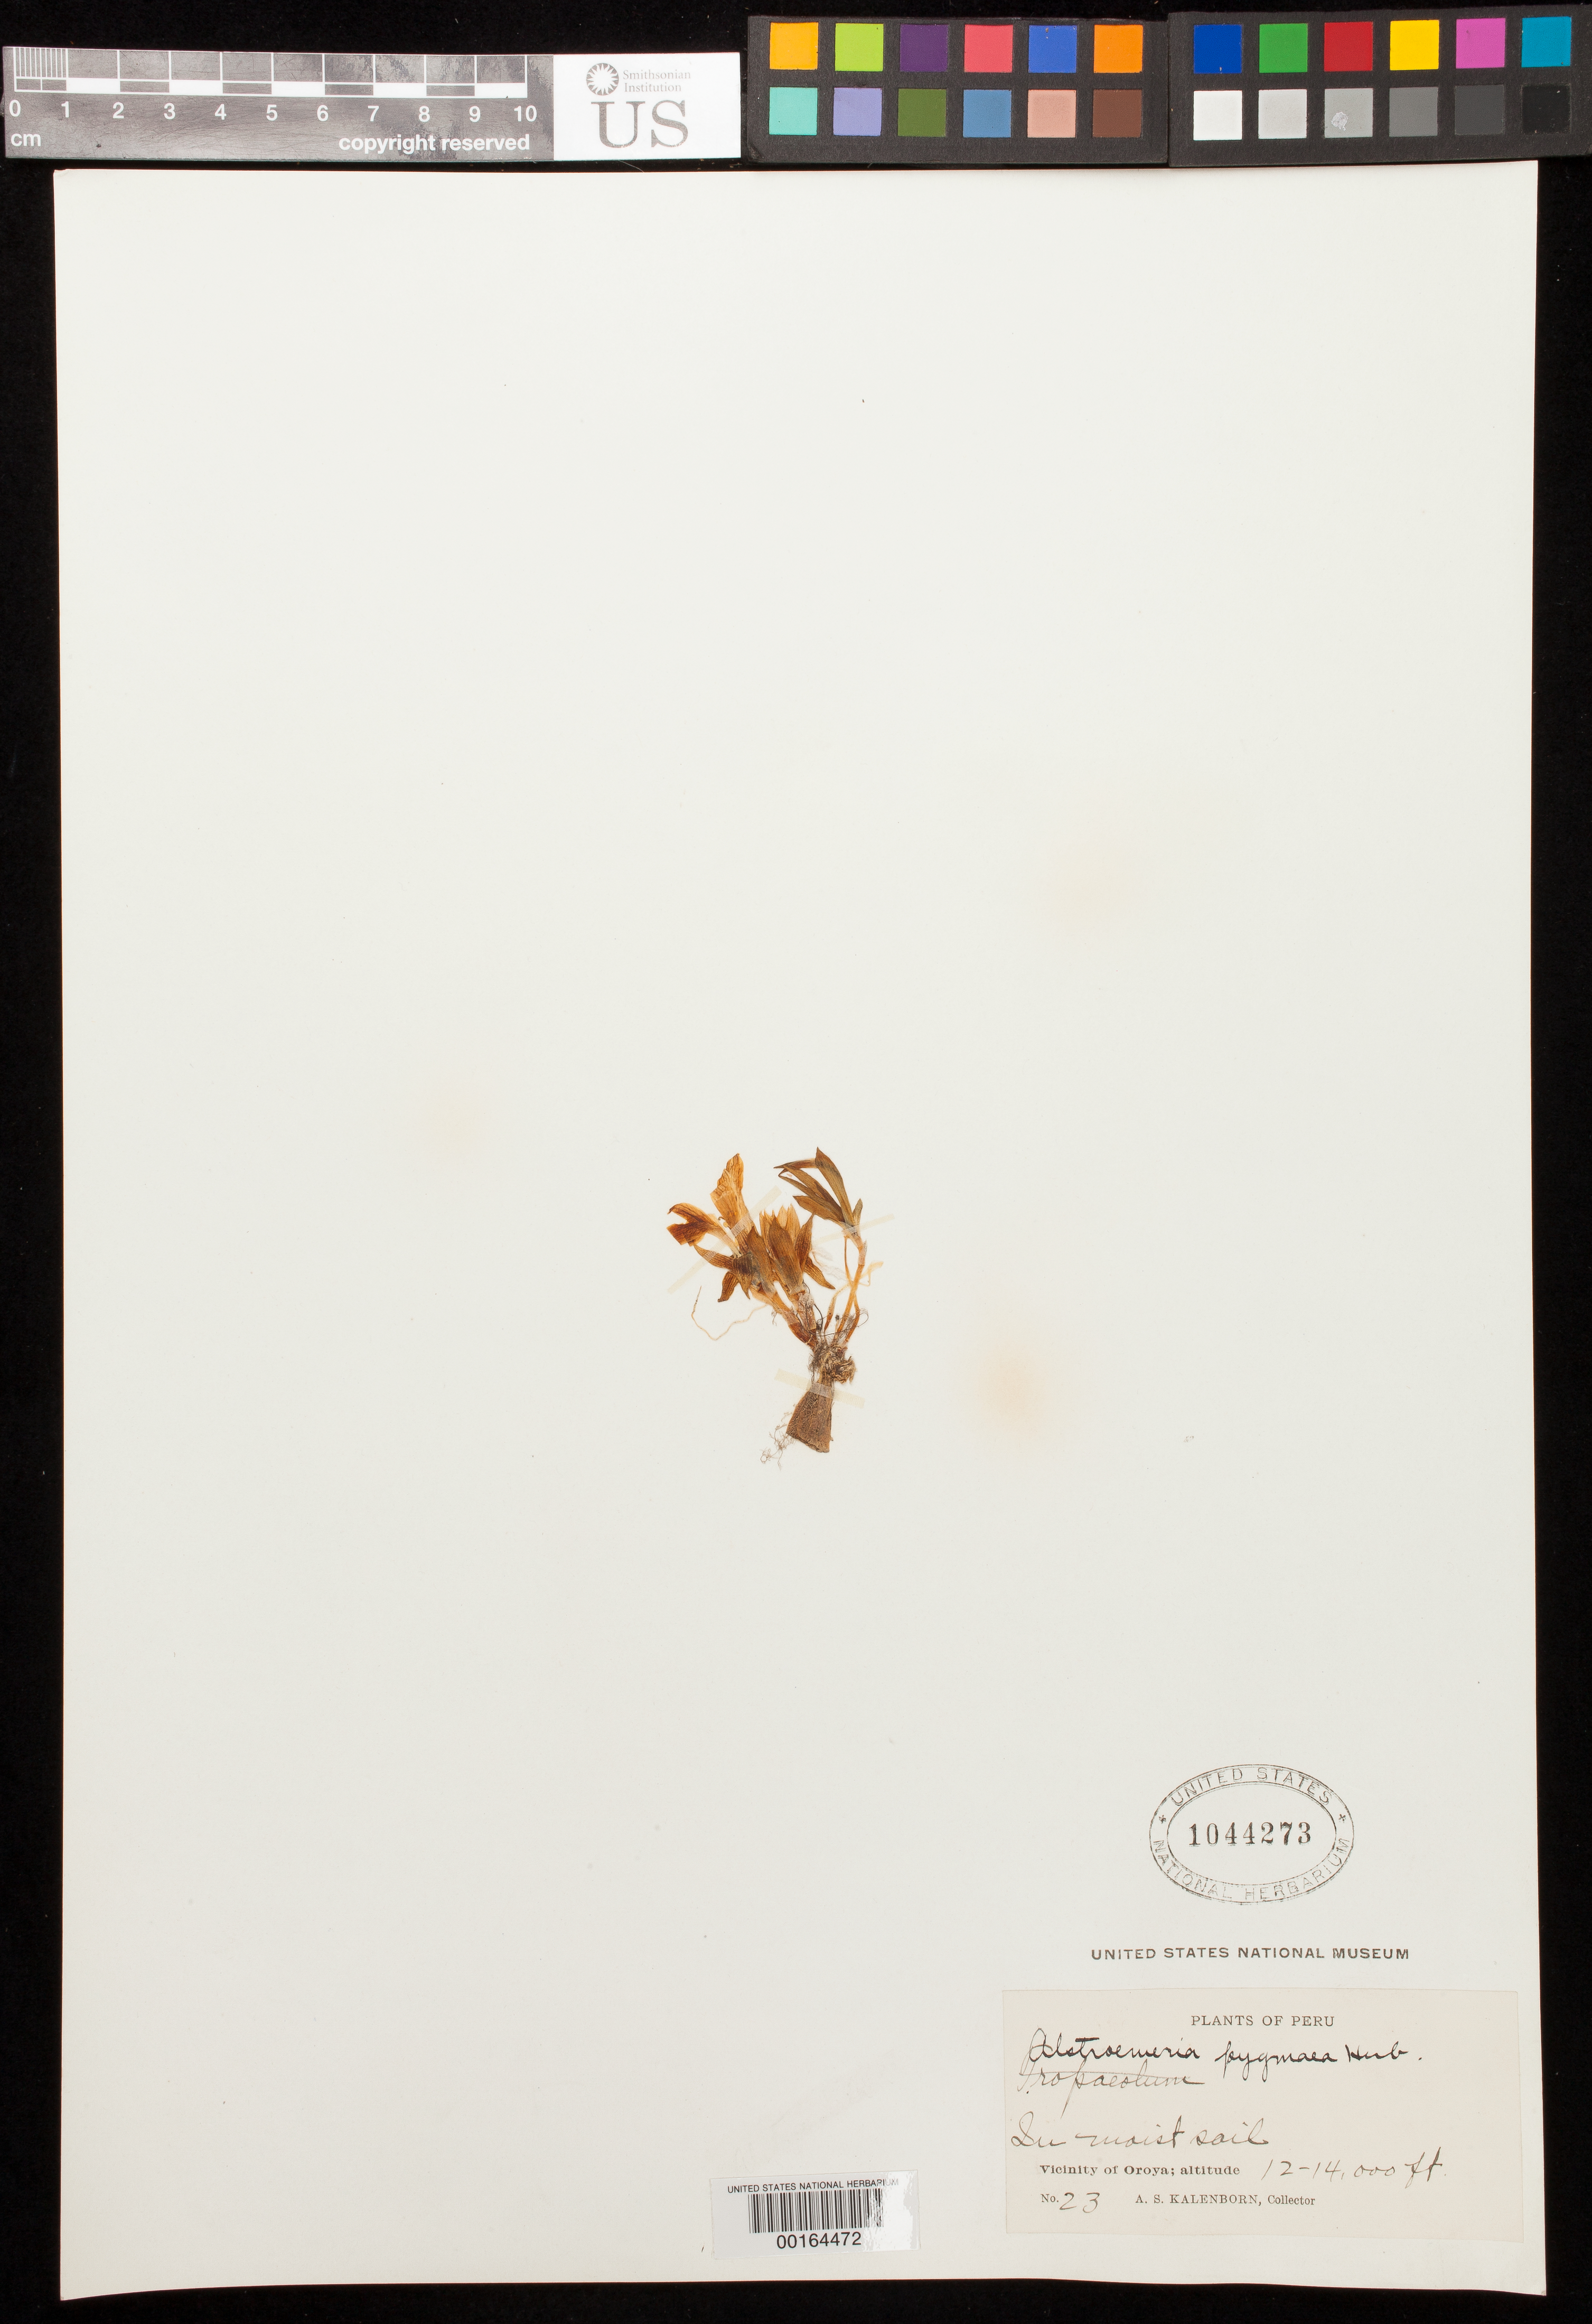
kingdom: Plantae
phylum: Tracheophyta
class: Liliopsida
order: Liliales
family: Alstroemeriaceae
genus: Alstroemeria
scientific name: Alstroemeria pygmaea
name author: Herb.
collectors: A. Kalenborn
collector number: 23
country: Peru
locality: Vicinity of Oroya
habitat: In moist soil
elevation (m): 3658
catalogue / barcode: US 1044273